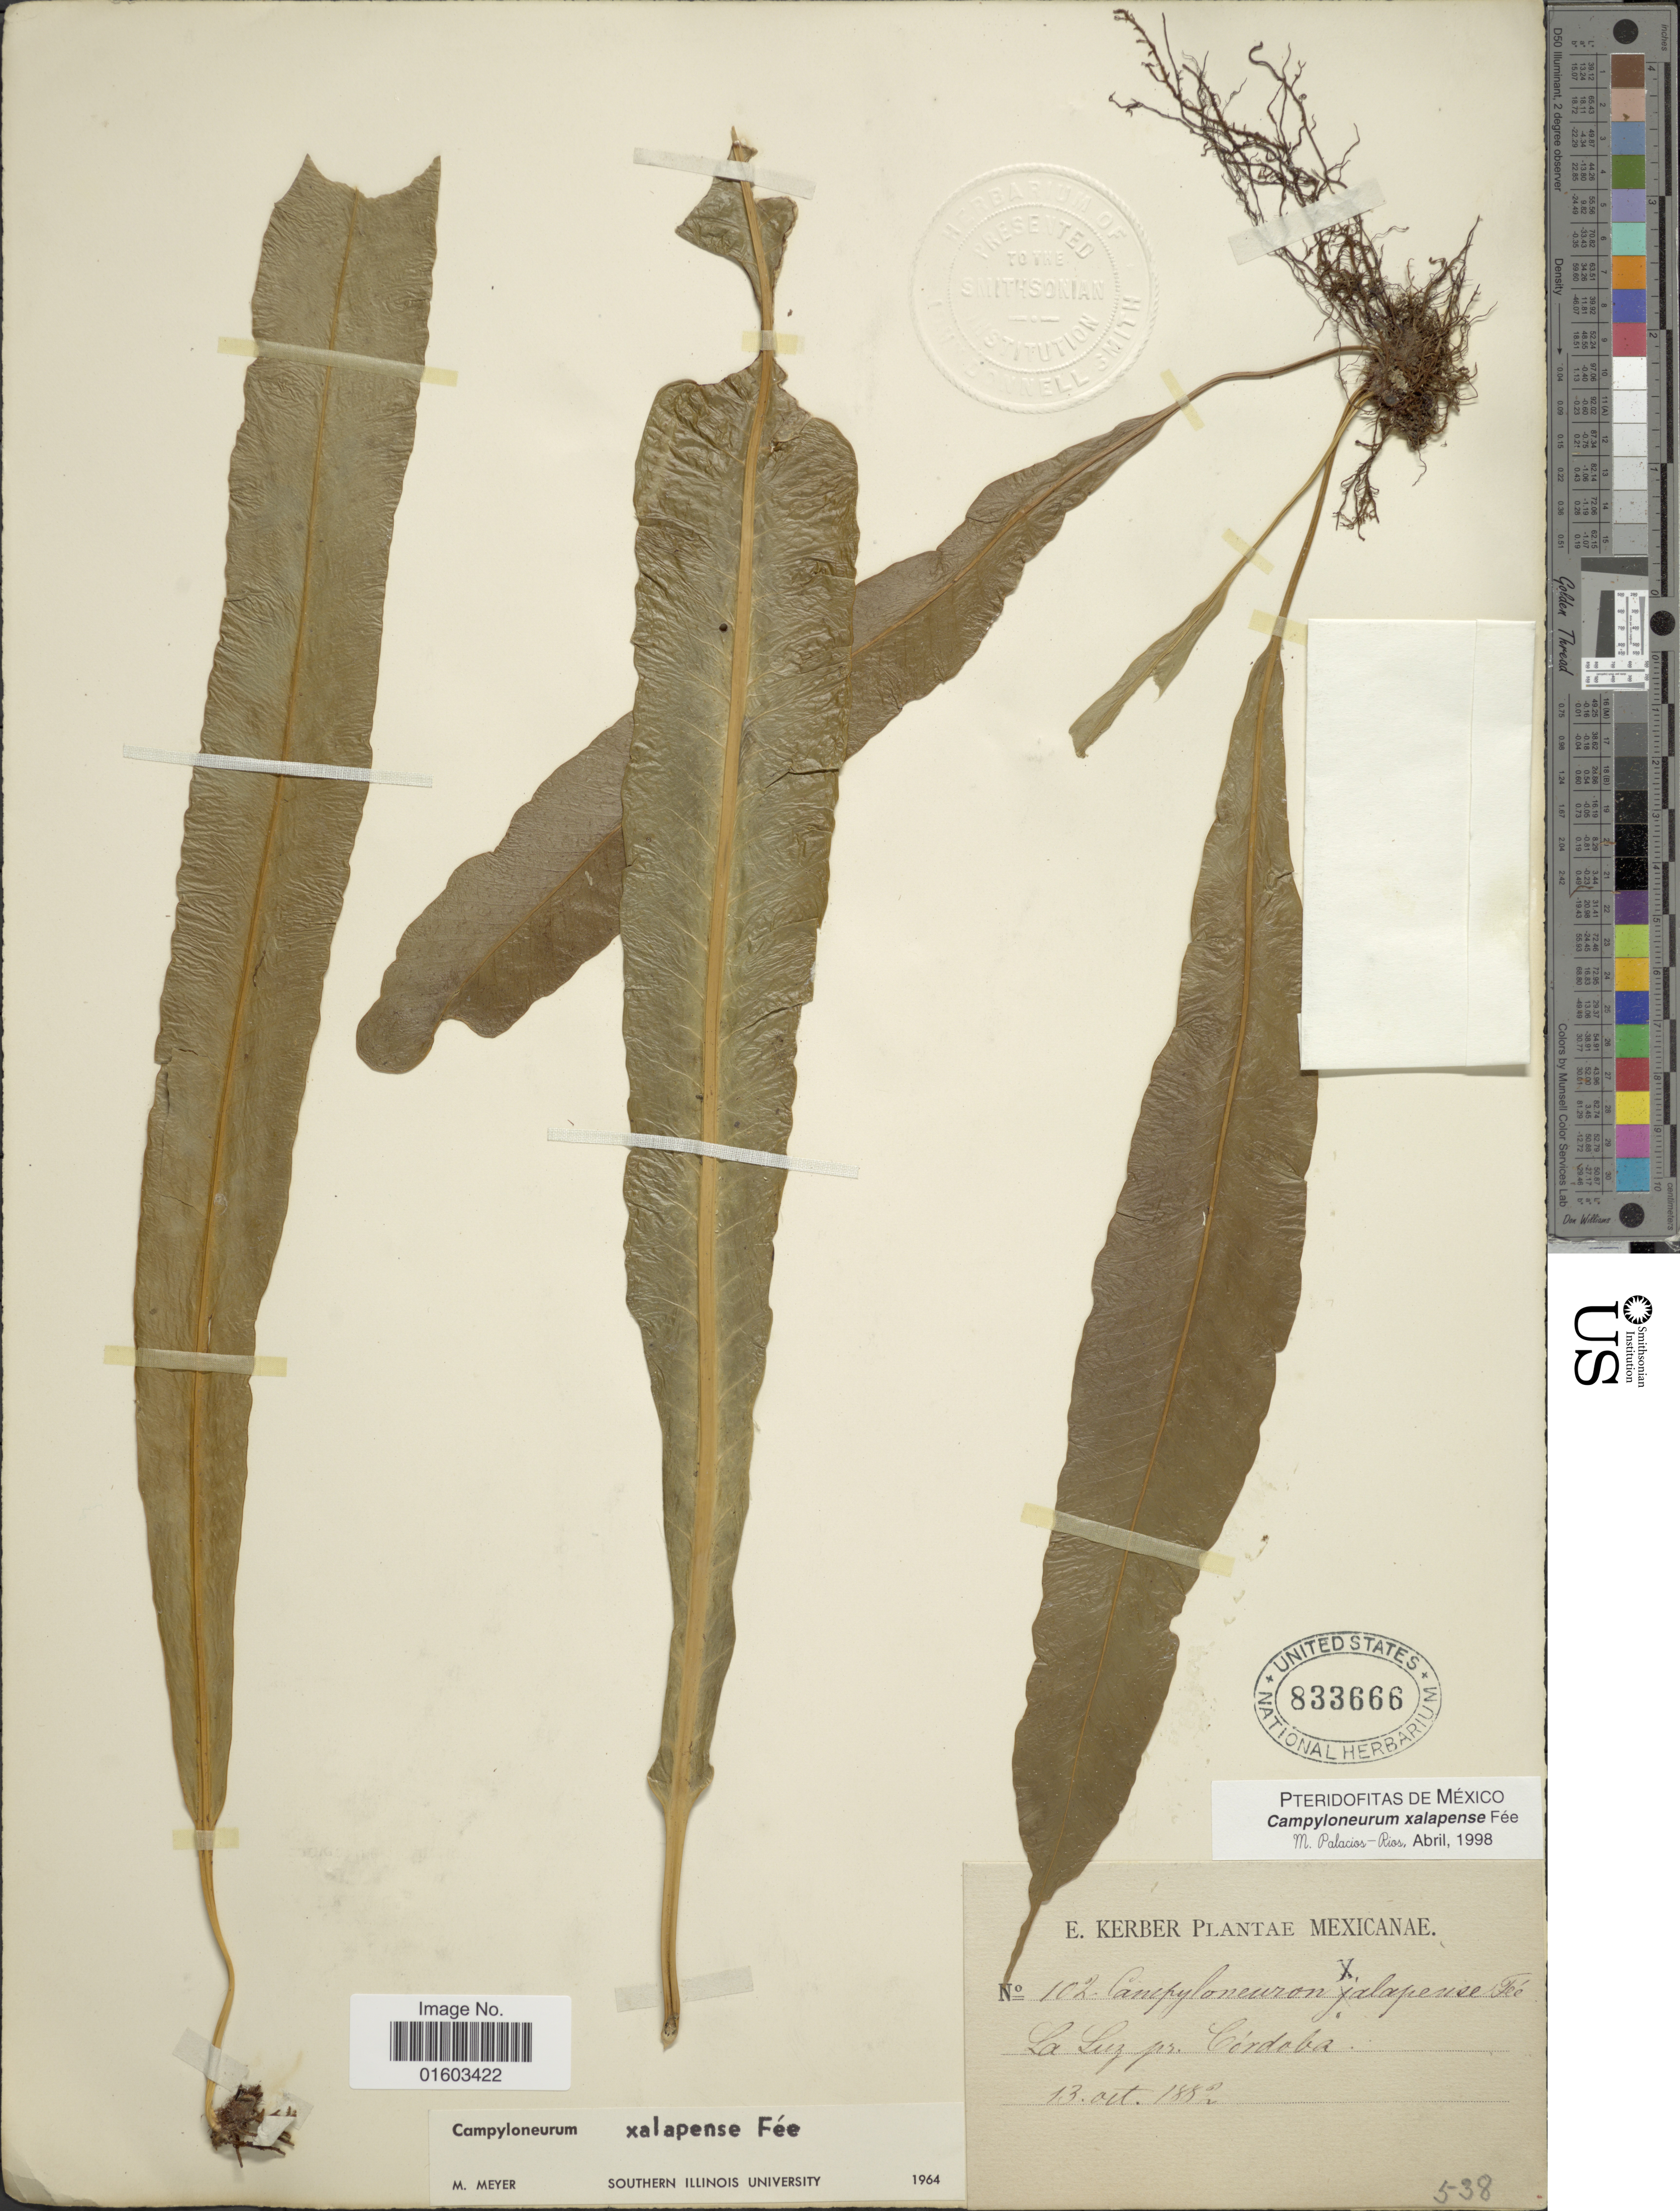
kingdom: Plantae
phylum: Tracheophyta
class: Polypodiopsida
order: Polypodiales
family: Polypodiaceae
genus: Campyloneurum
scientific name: Campyloneurum xalapense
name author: Fée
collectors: E. Kerber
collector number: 102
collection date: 1882-10-13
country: Mexico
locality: La Luz, pr Cordoba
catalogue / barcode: US 833666